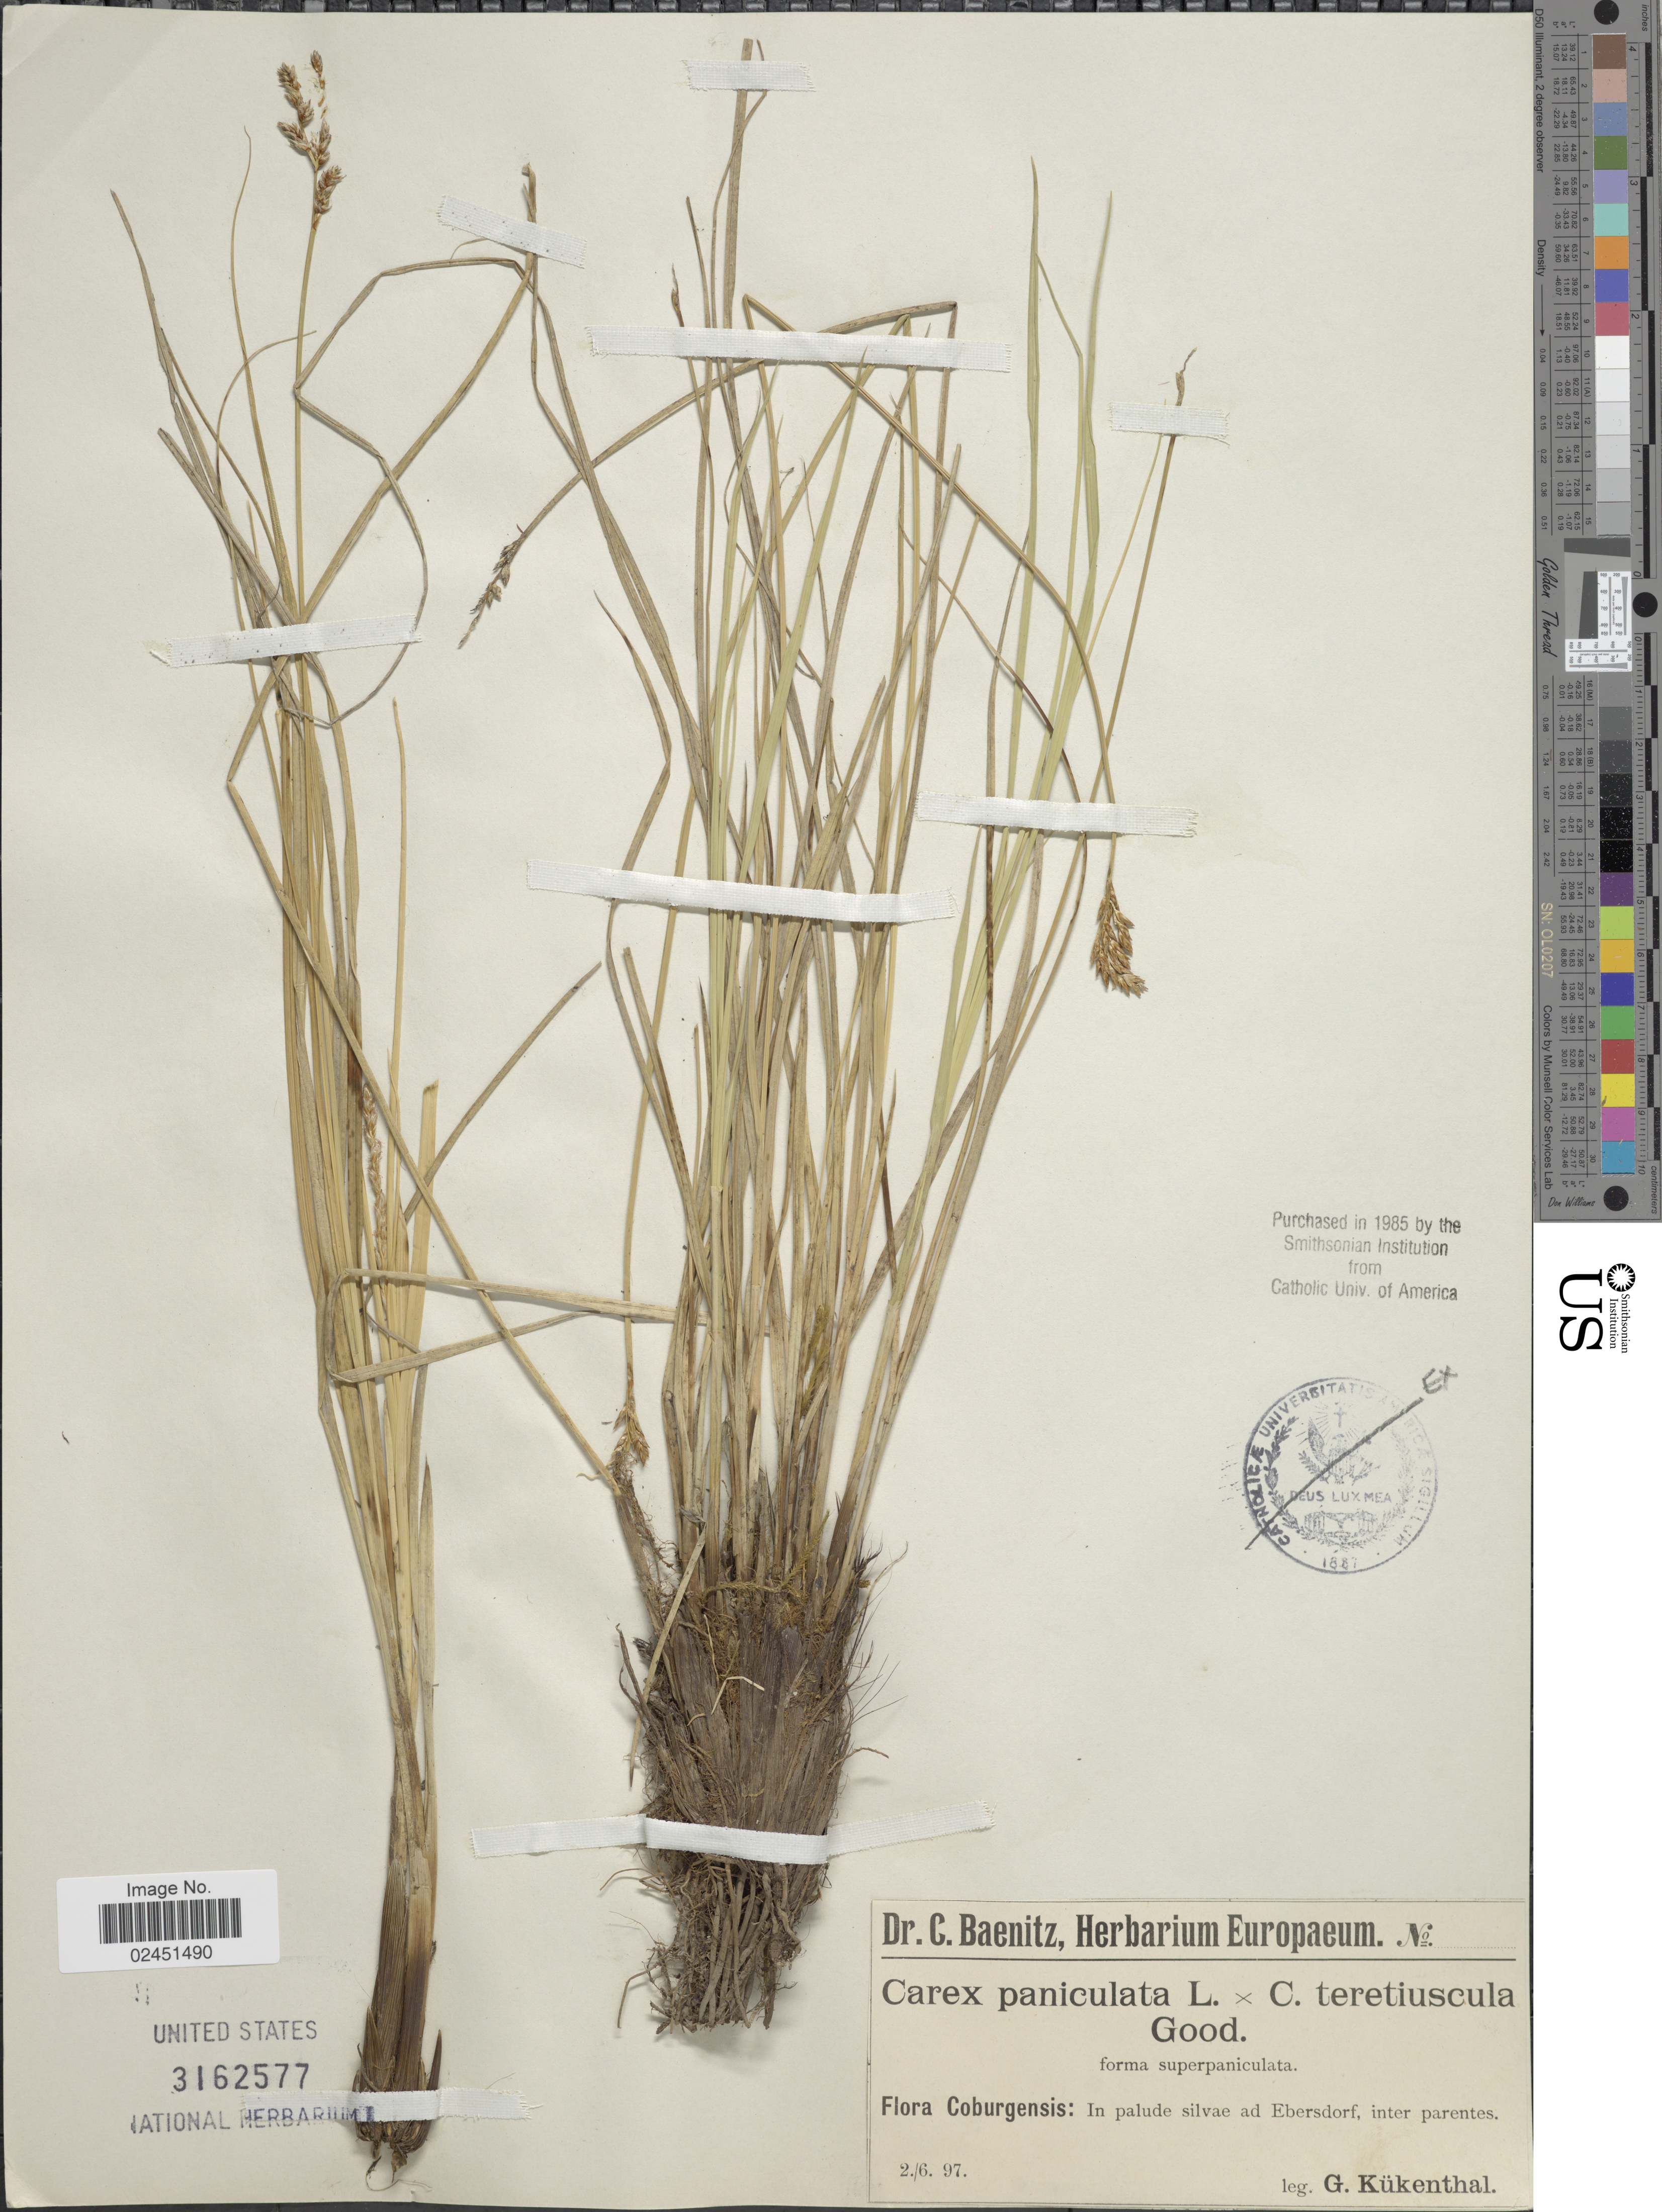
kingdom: Plantae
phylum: Tracheophyta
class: Liliopsida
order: Poales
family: Cyperaceae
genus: Carex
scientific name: Carex paniculata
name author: L.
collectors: G. Kükenthal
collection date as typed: Transcribed d/m/y: 2/6/97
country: Germany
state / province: Bayern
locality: Coburgensis: in palude silvae ad Ebersdorf, inter parentes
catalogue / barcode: US 3162577